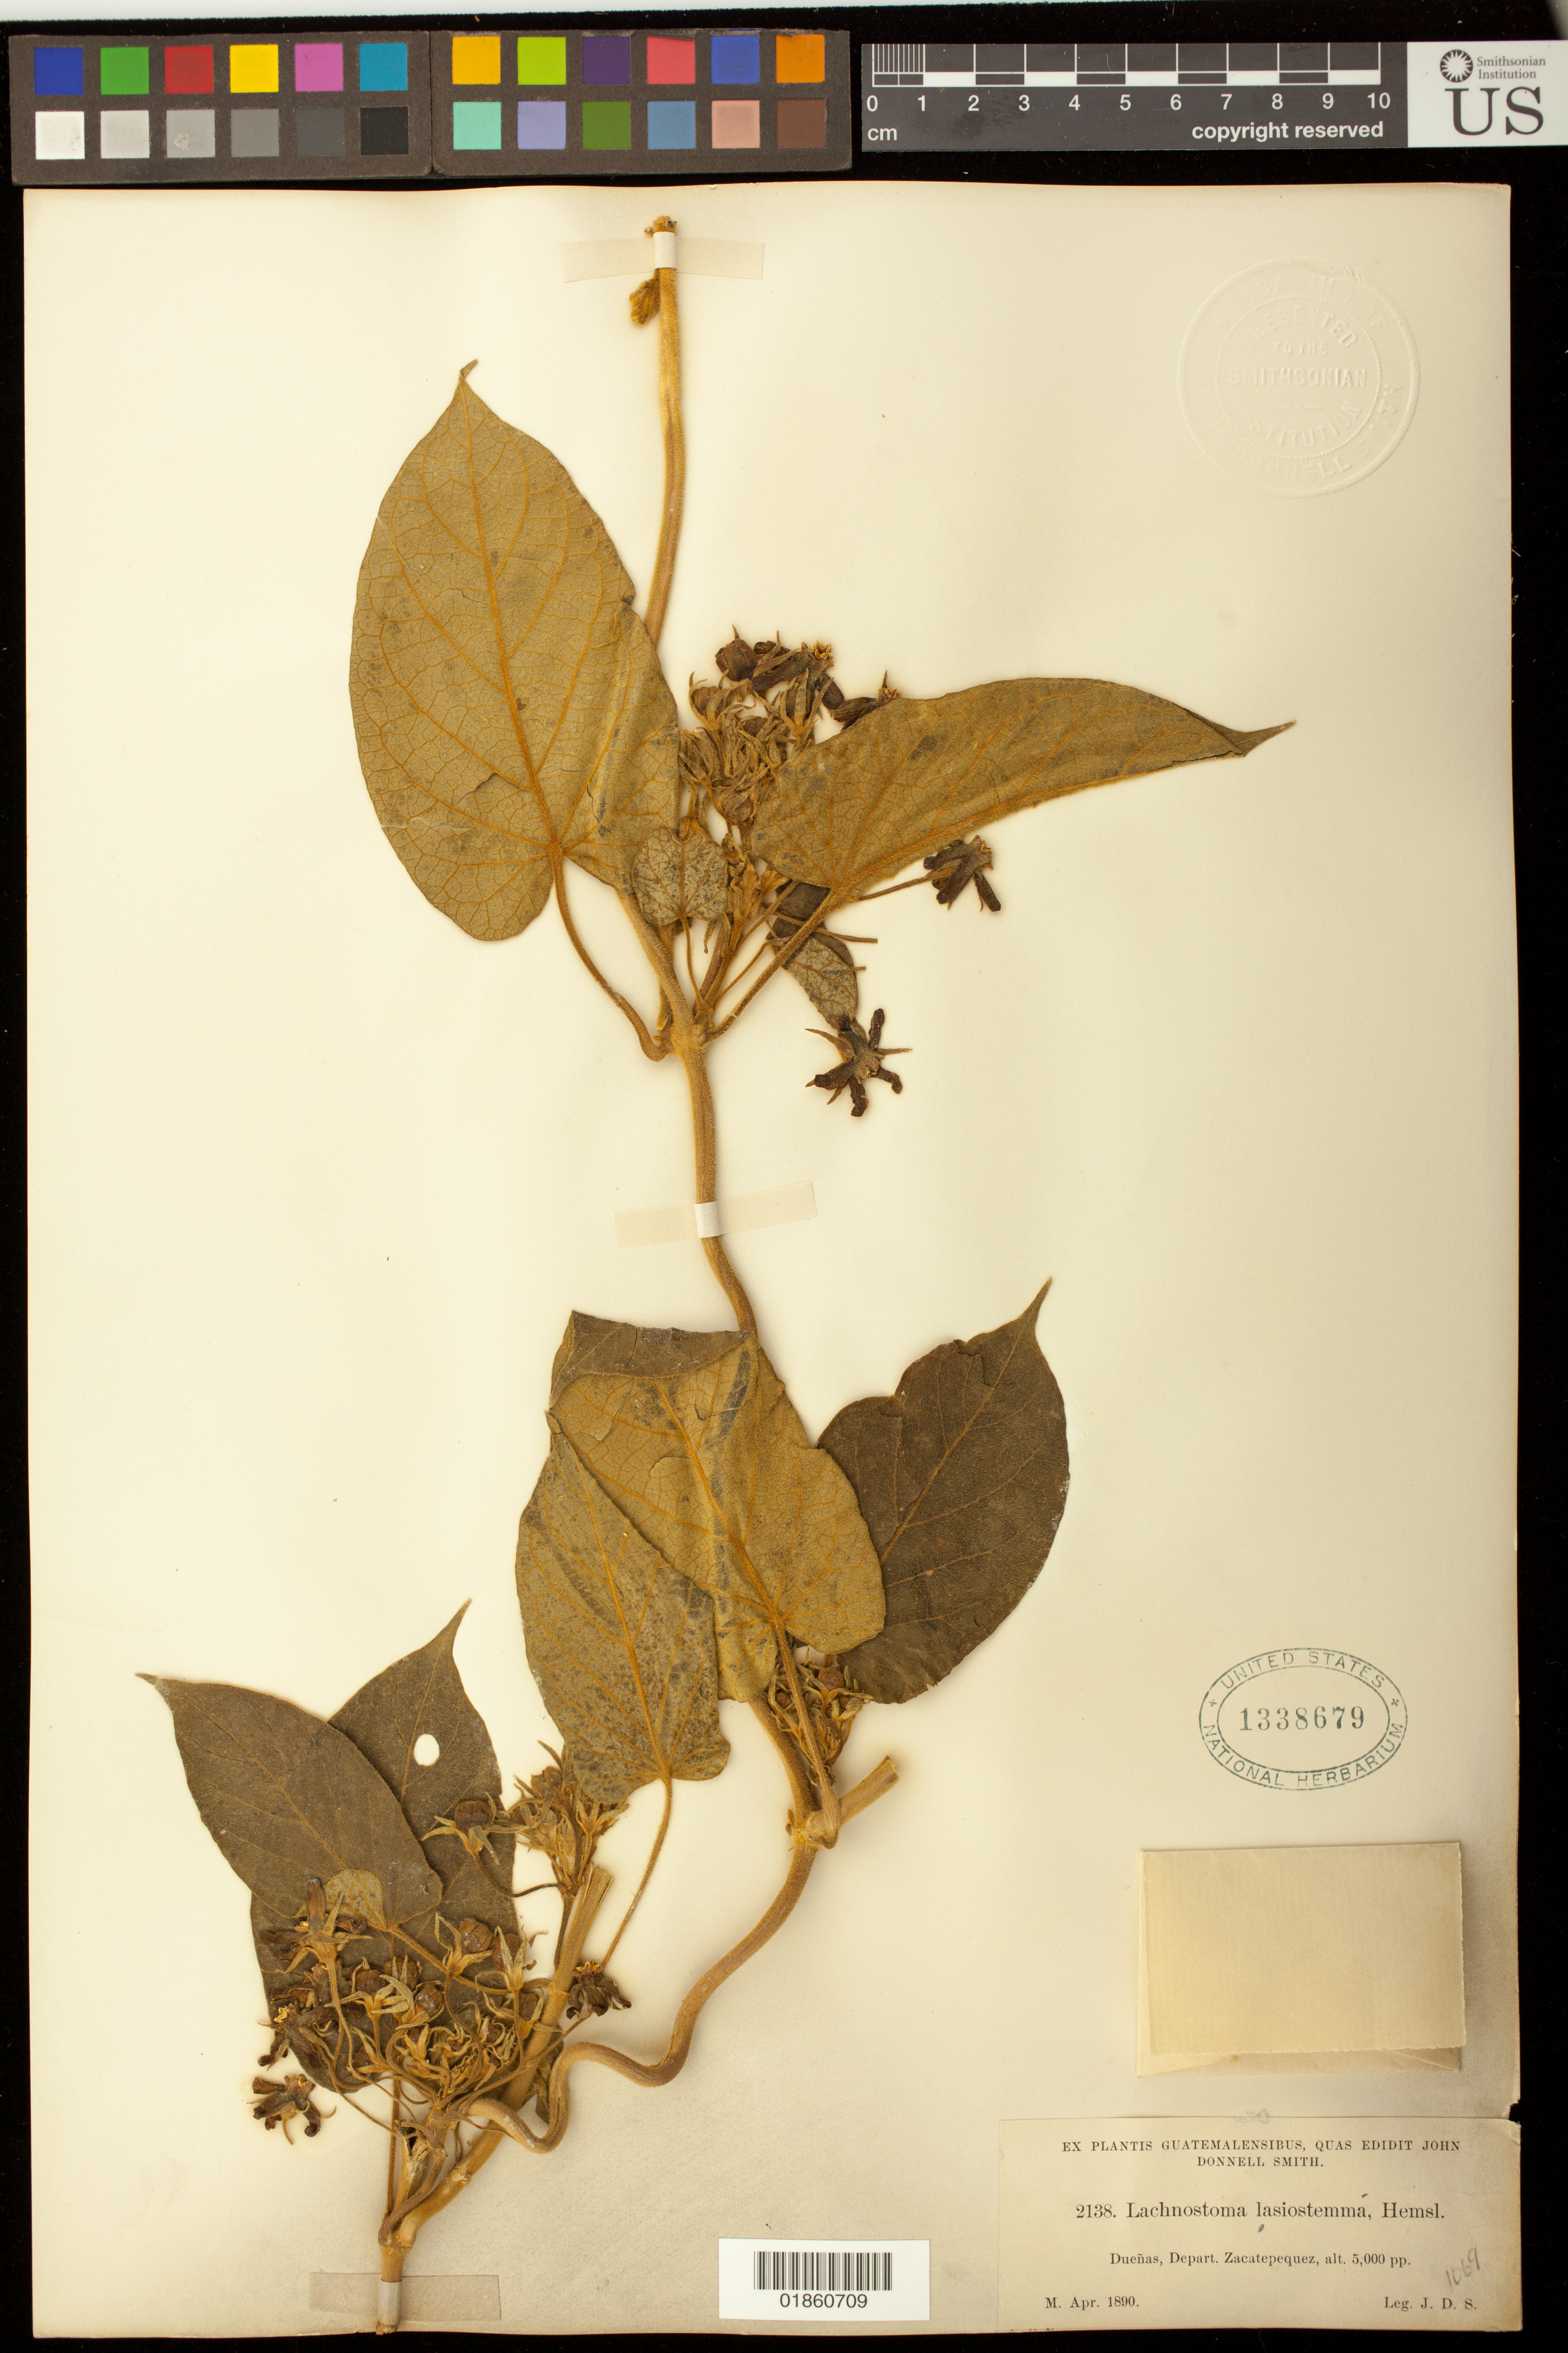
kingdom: Plantae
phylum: Tracheophyta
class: Magnoliopsida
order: Gentianales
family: Apocynaceae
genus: Gonolobus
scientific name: Gonolobus lasiostemma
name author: (Hemsl.) Woodson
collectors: J. Donnell Smith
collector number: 2138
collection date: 1890-04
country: Guatemala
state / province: Sacatepéquez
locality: Duenas, Depart. Zacatepéquez.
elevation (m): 1524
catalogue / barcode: US 1338679